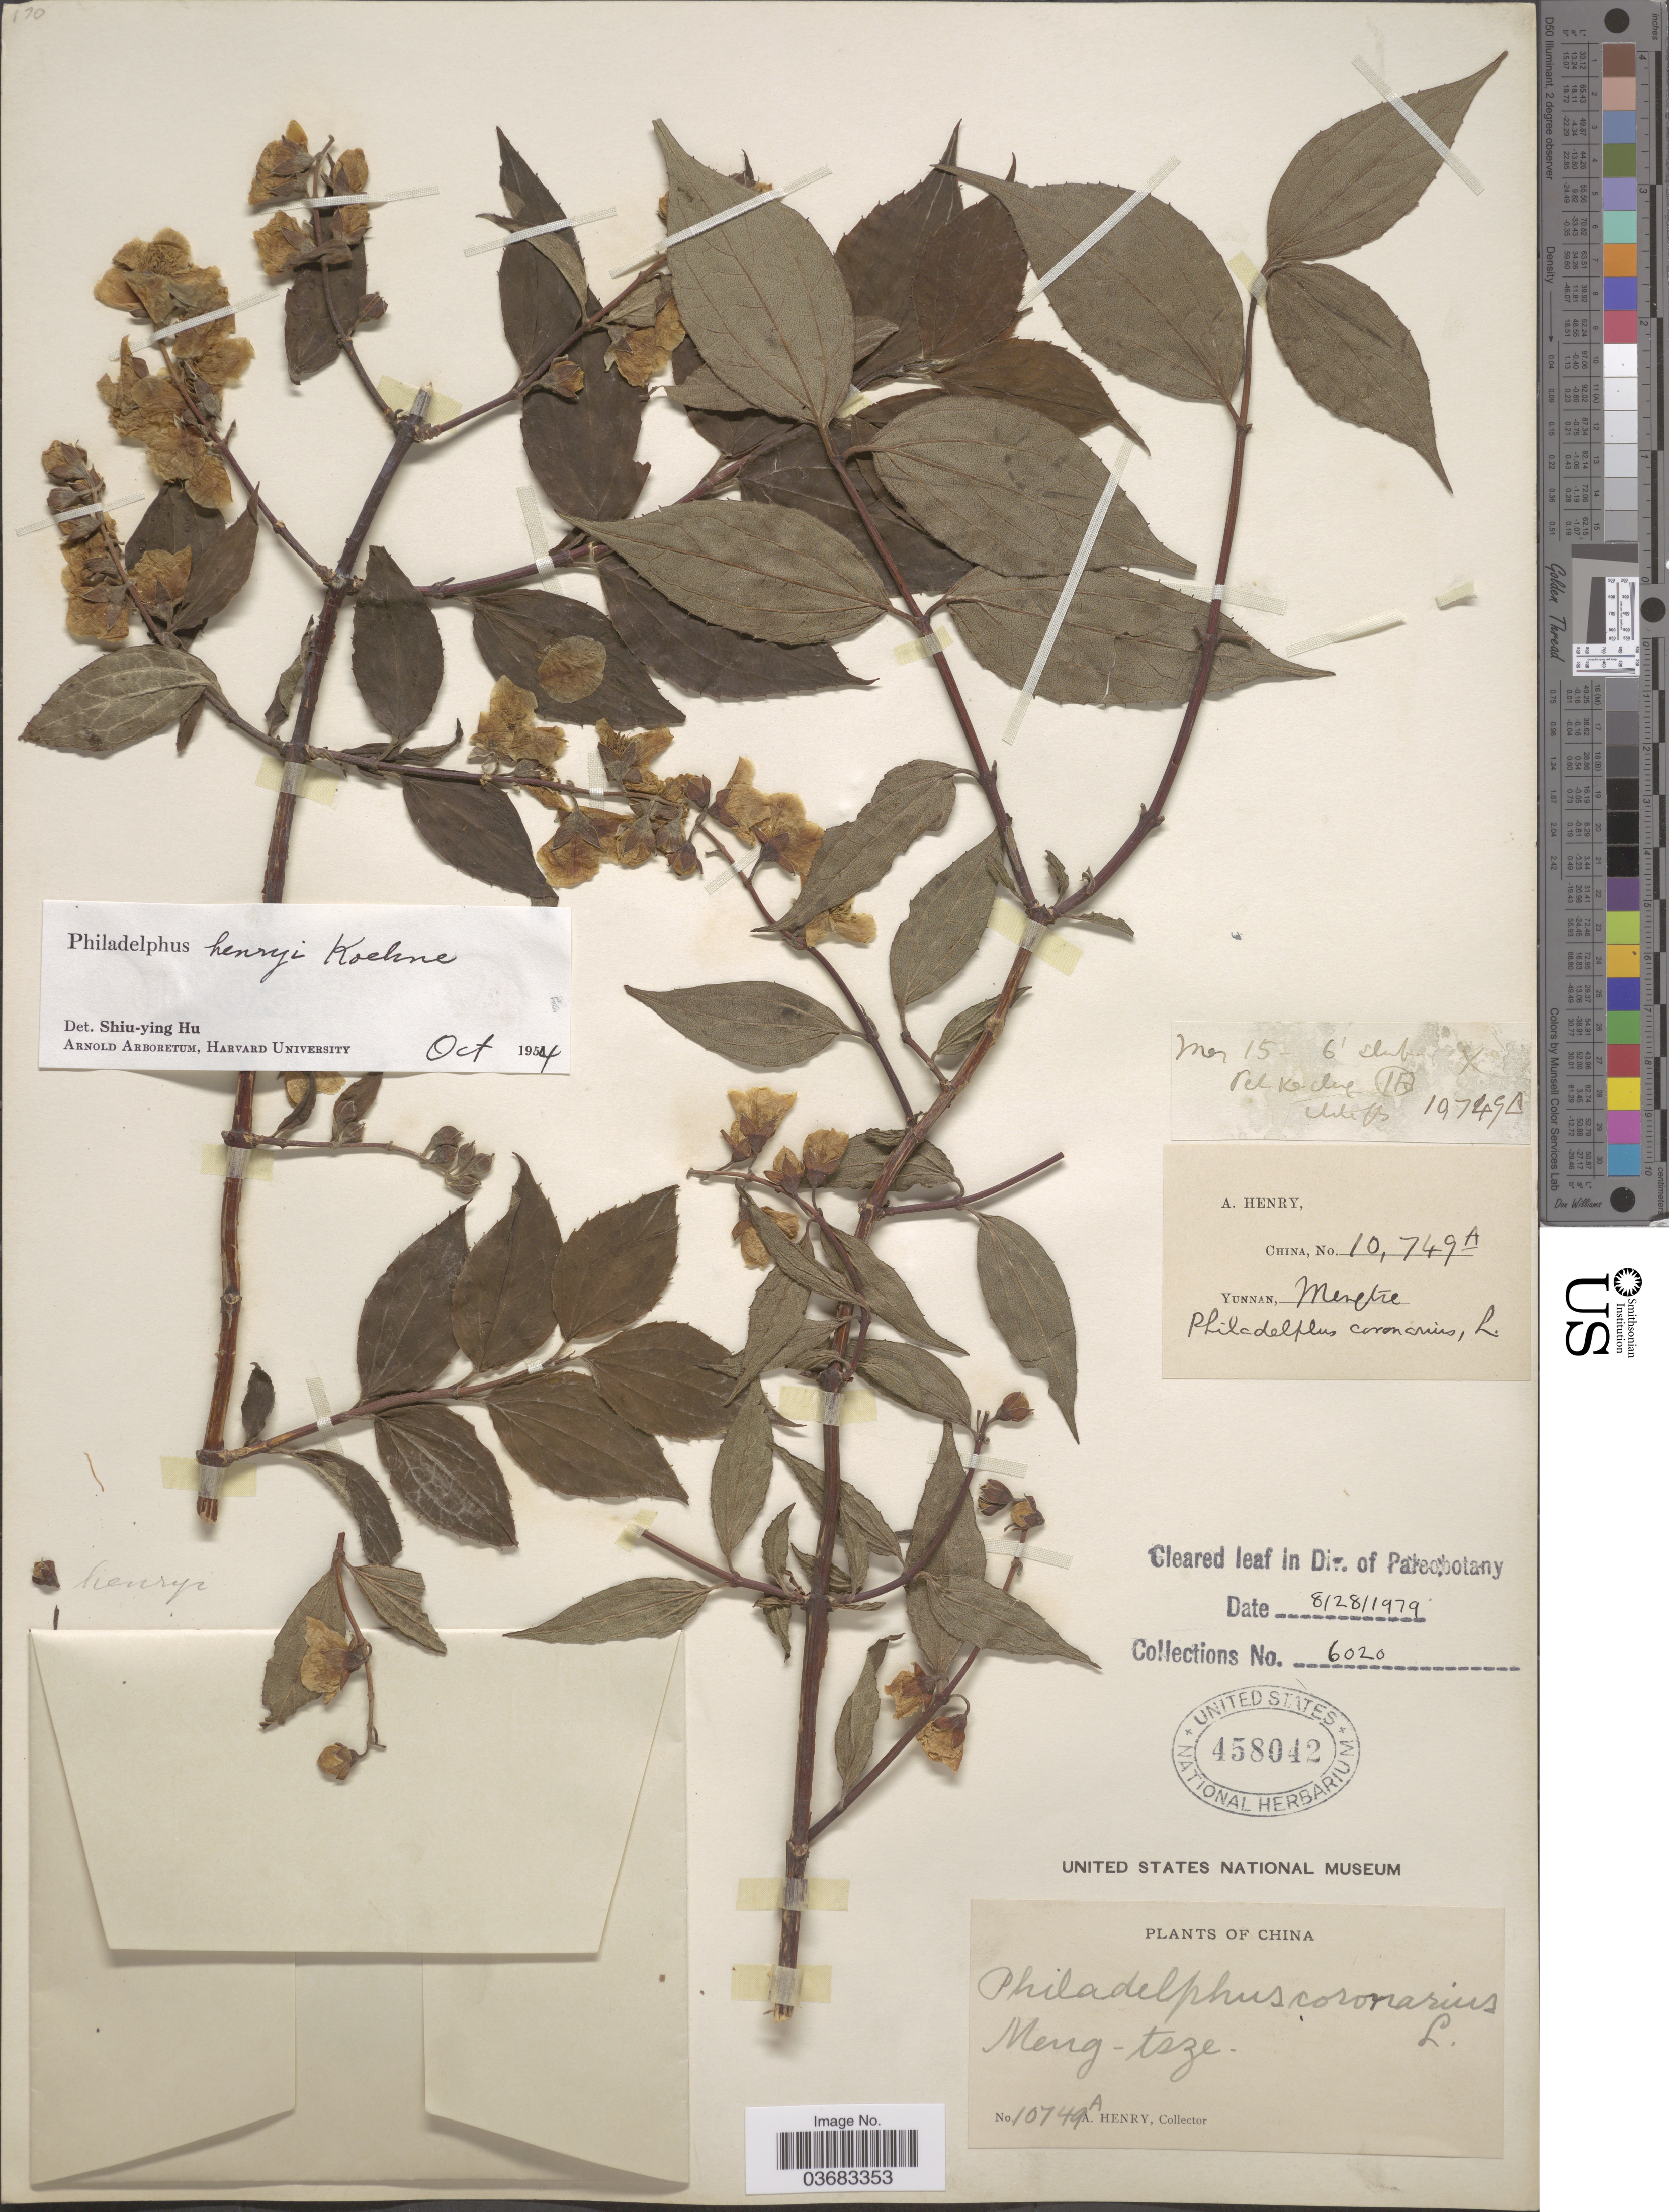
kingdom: Plantae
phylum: Tracheophyta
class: Magnoliopsida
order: Cornales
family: Hydrangeaceae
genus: Philadelphus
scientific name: Philadelphus henryi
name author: Koehne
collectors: A. Henry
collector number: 10749A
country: China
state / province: Yunnan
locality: Meng-tsze.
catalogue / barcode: US 458042